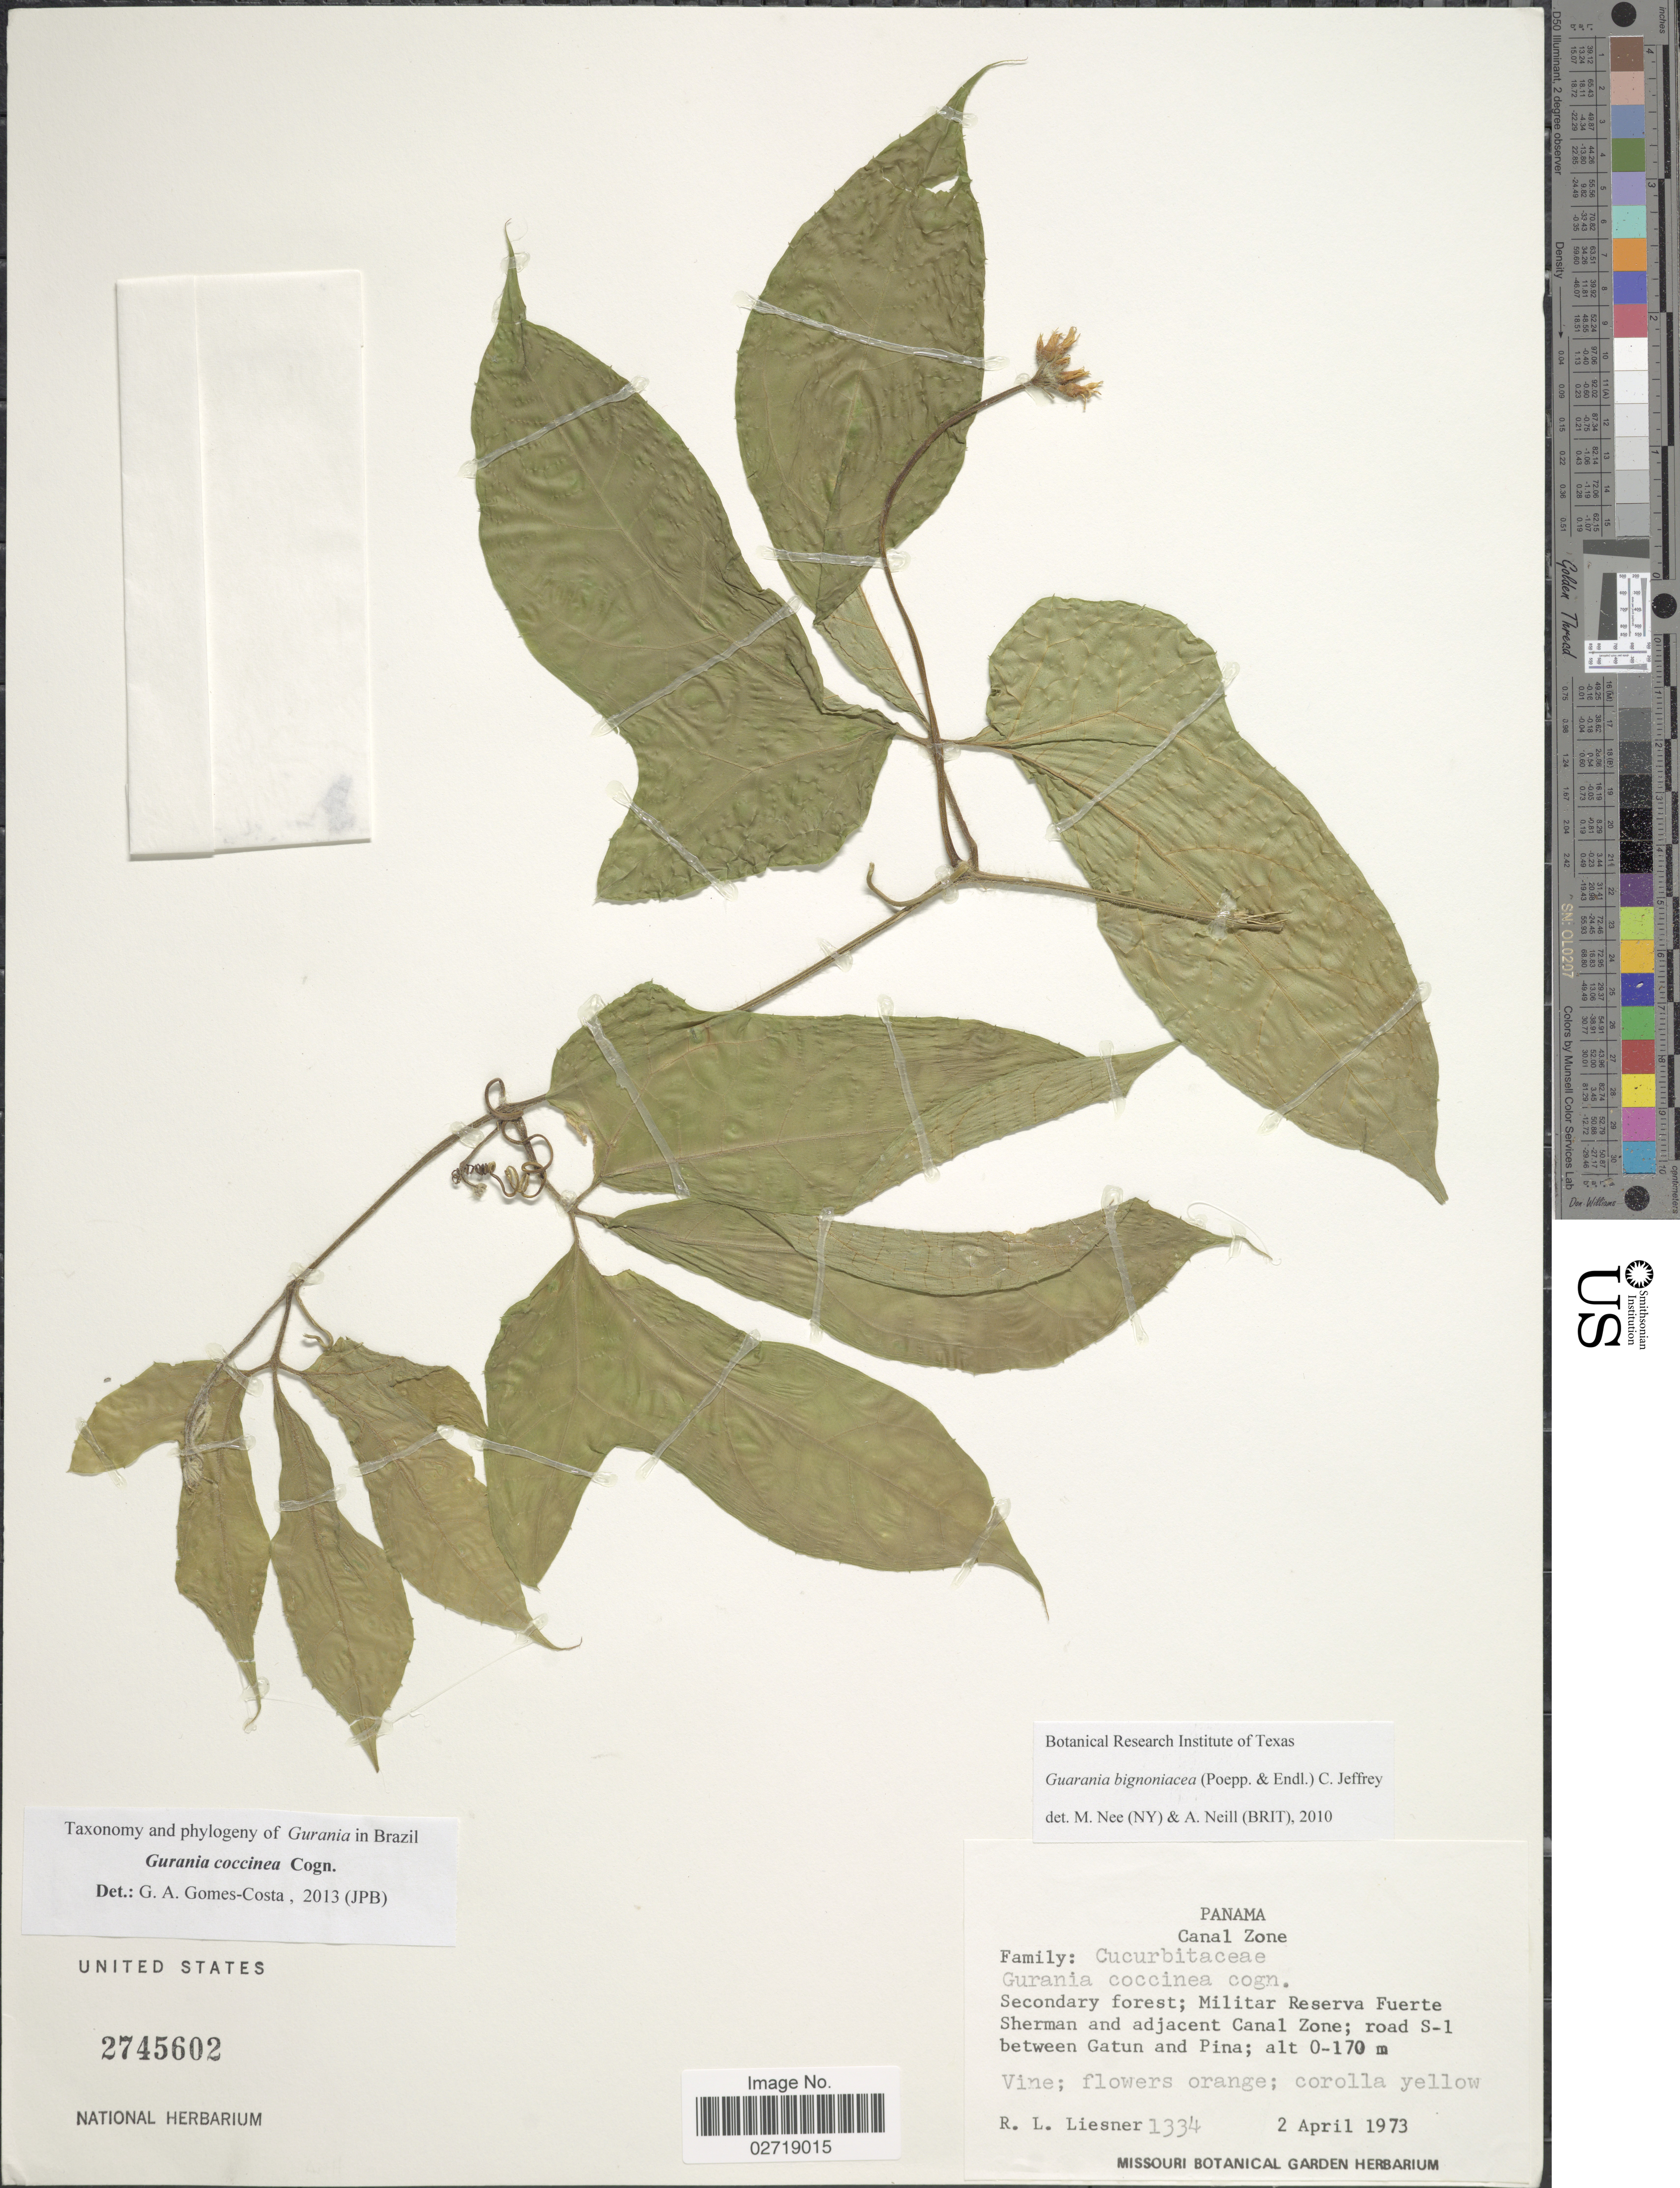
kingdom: Plantae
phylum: Tracheophyta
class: Magnoliopsida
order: Cucurbitales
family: Cucurbitaceae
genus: Gurania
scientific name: Gurania coccinea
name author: Cogn.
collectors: R. L. Liesner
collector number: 1334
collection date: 1973-04-02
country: Panama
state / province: Colón / Panamá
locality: Canal Zone. Militar Reserva Fuerte Sherman and adjacent Canal Zone; road S-1 between Gatun and Pina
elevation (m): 0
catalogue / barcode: US 2745602